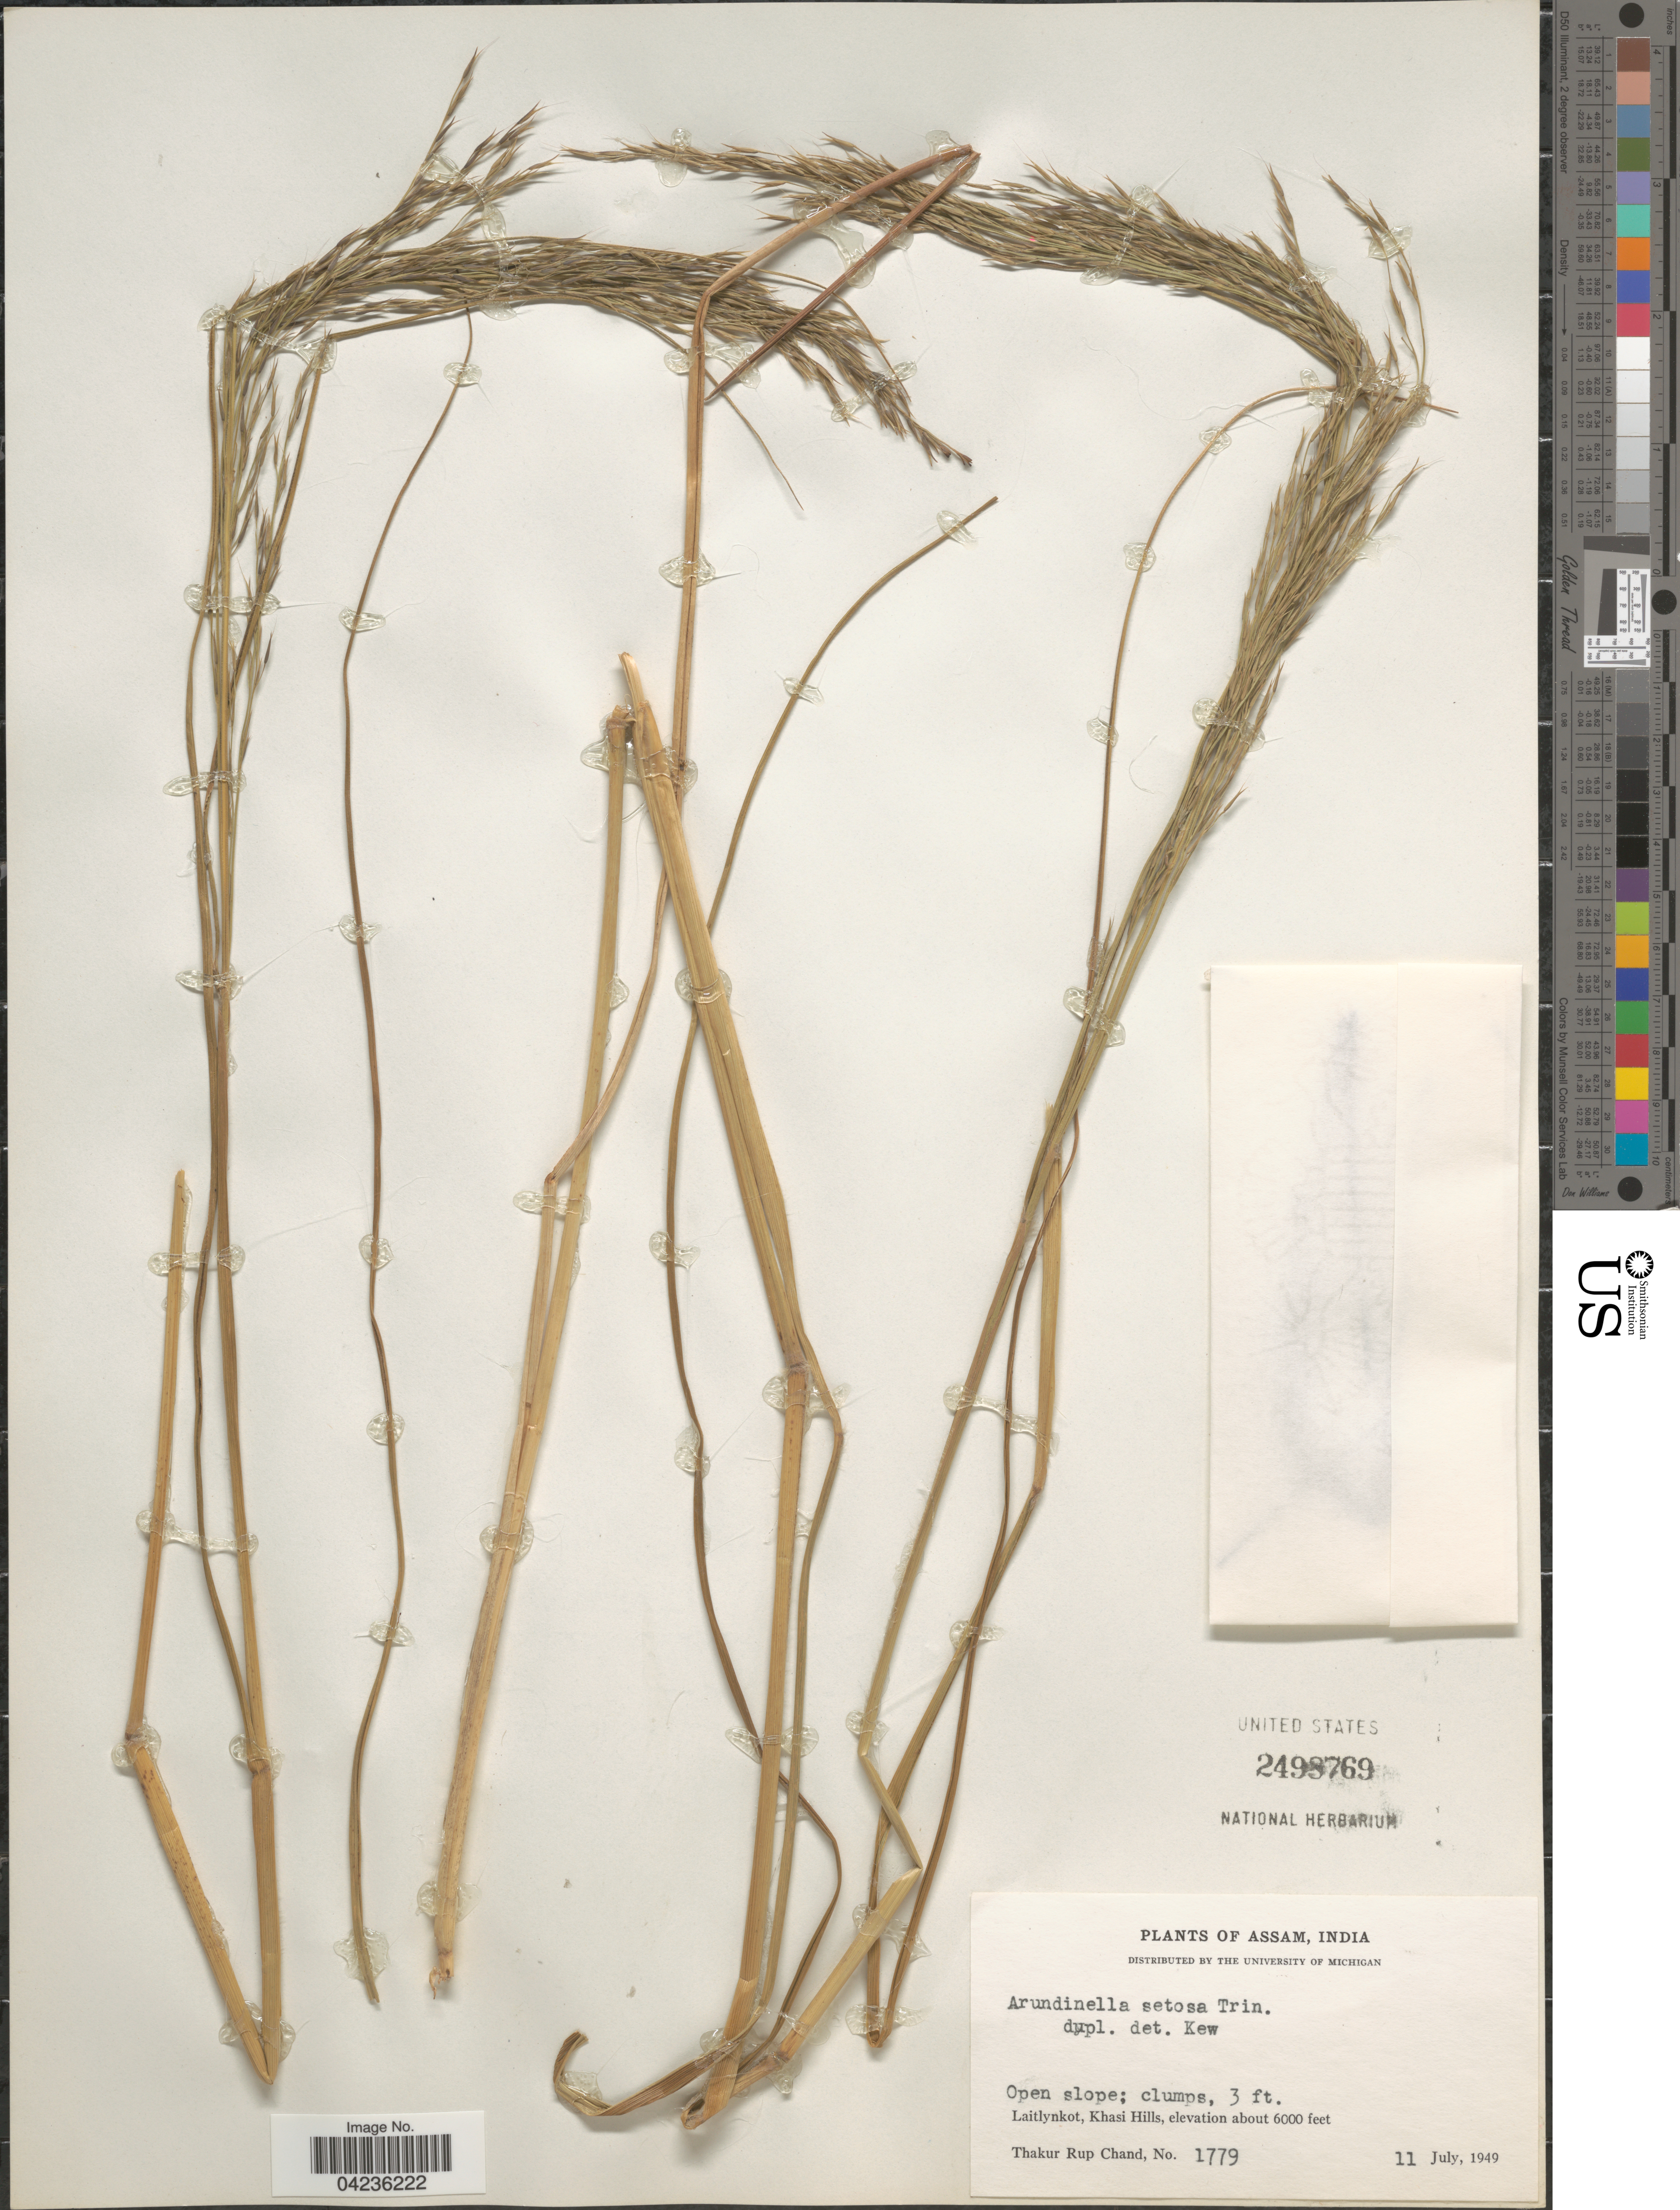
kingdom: Plantae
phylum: Tracheophyta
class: Liliopsida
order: Poales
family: Poaceae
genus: Arundinella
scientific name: Arundinella setosa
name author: Trin.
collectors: T. R. Chand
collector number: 1779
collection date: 1949-07-11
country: India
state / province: Meghalaya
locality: Laitlynkot, Khasi Hills.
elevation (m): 1829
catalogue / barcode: US 2498769